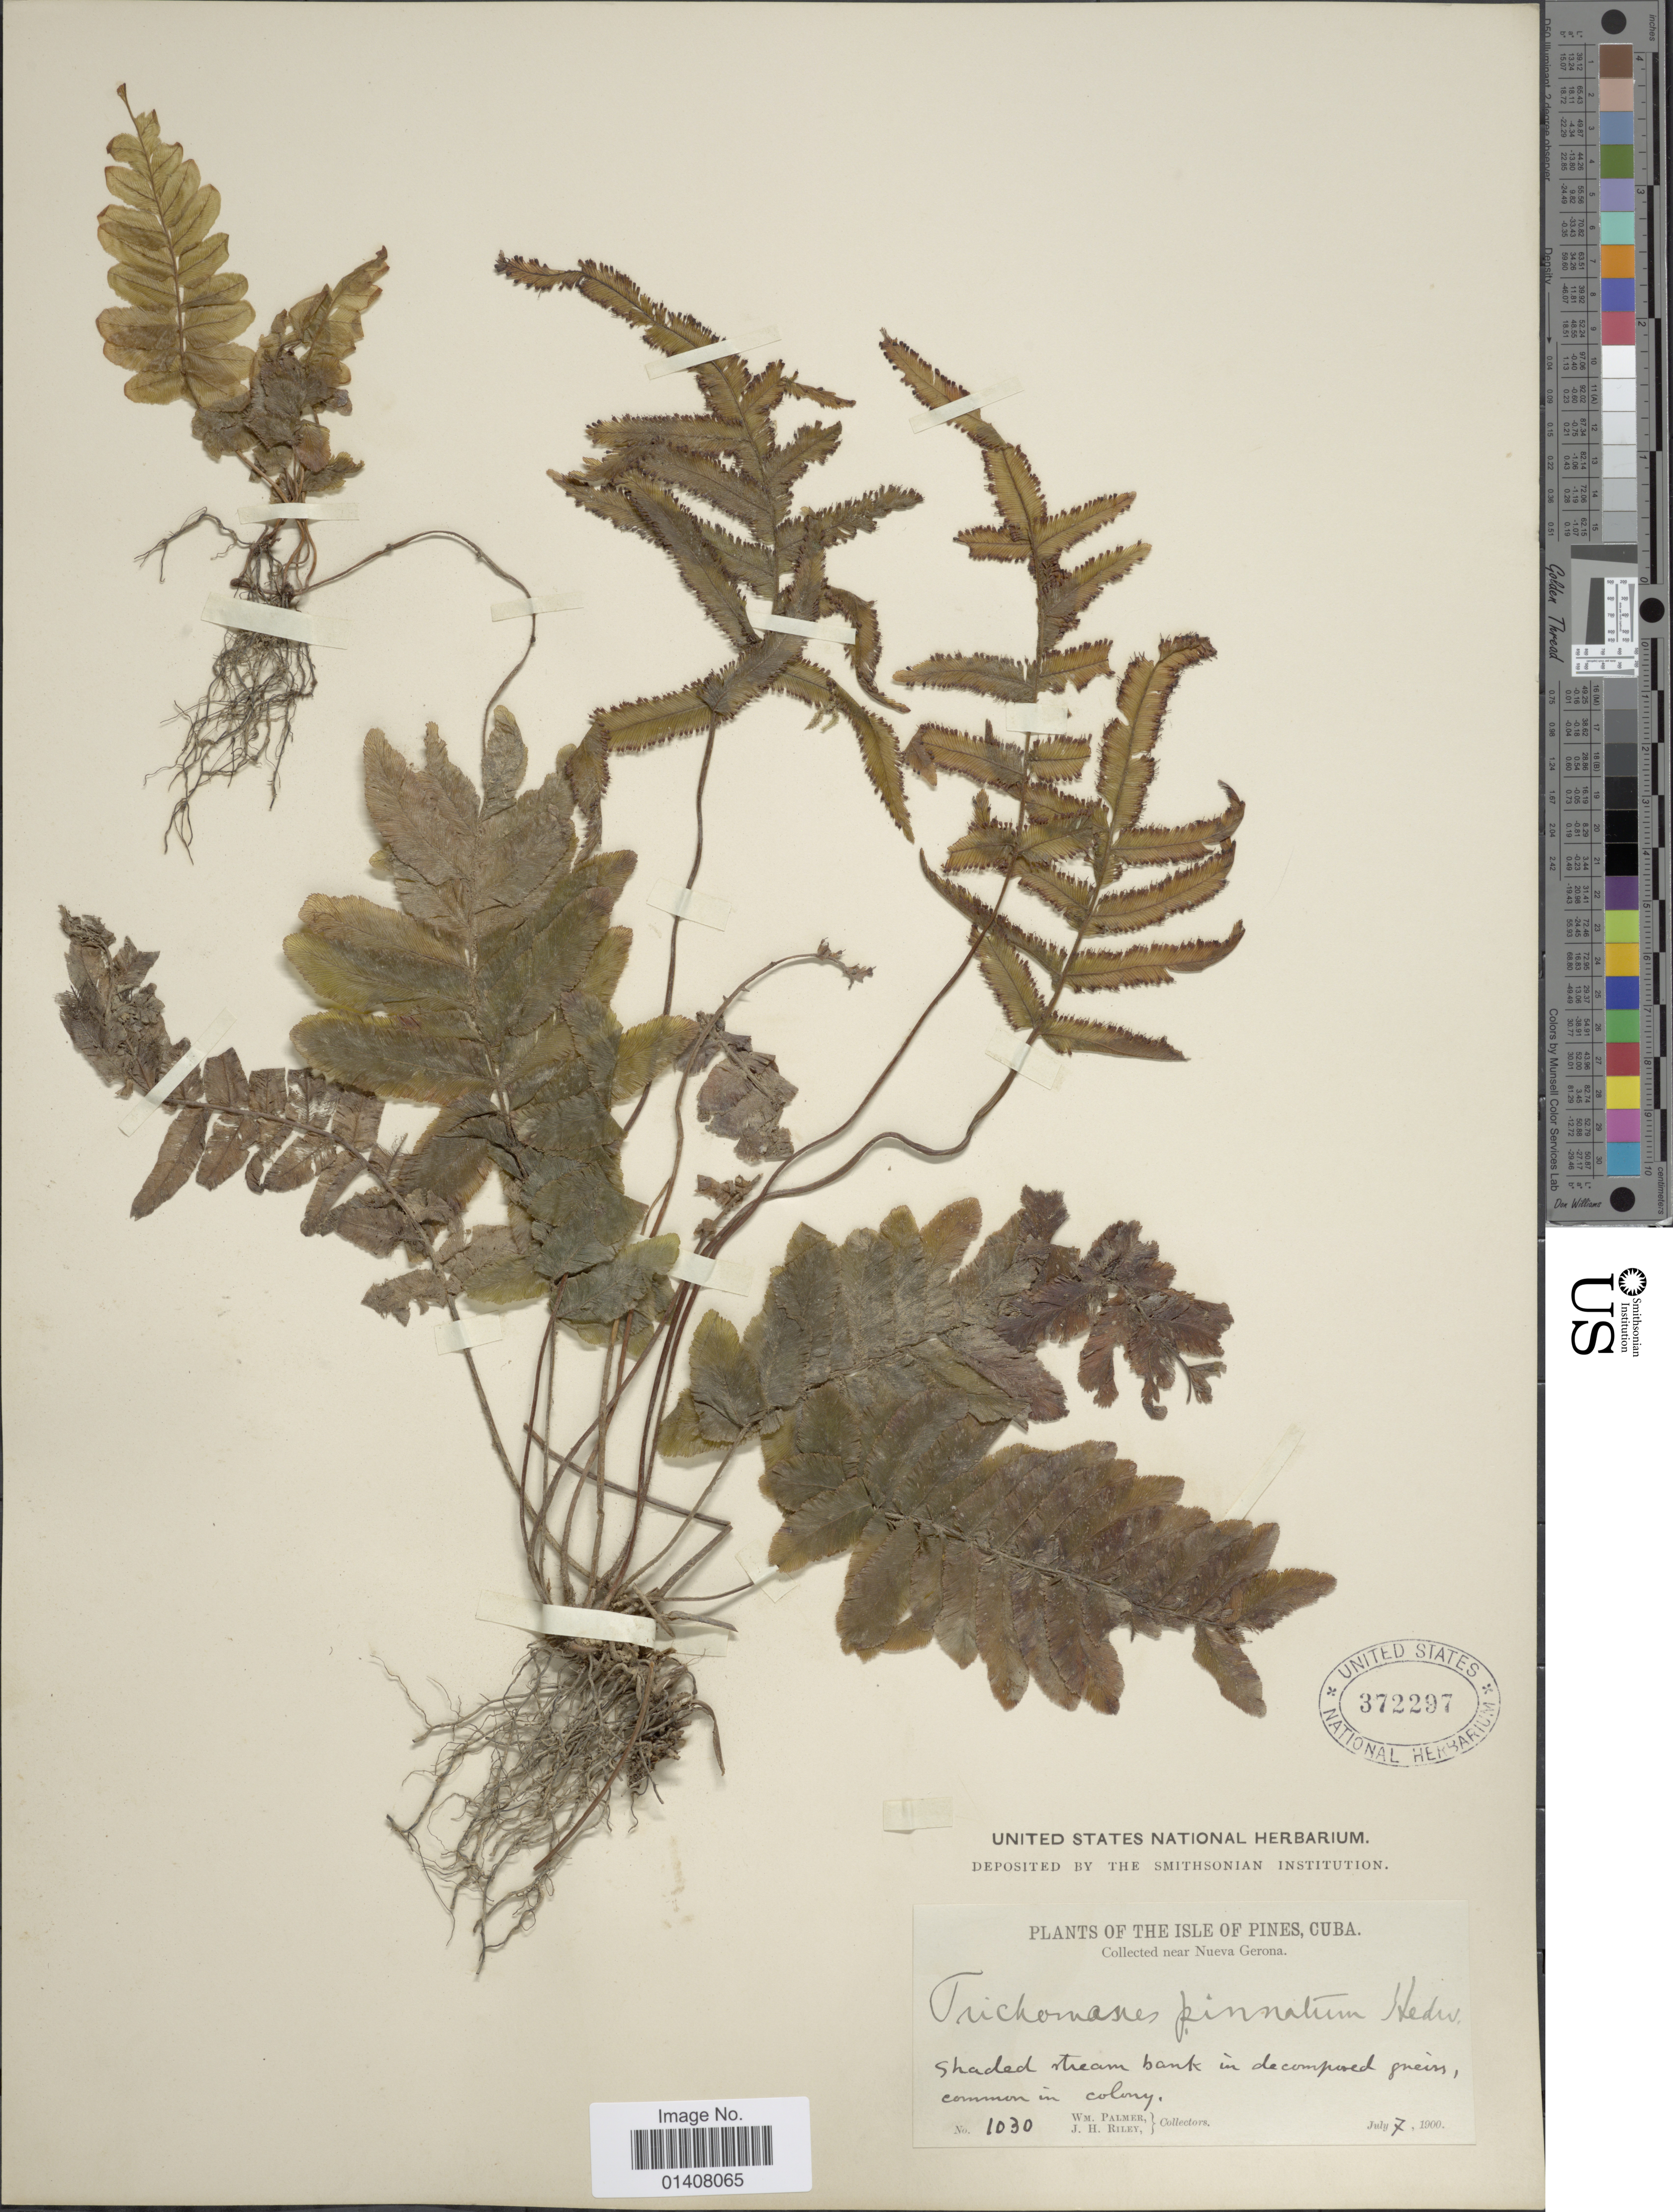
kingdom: Plantae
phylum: Tracheophyta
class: Polypodiopsida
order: Hymenophyllales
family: Hymenophyllaceae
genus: Trichomanes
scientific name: Trichomanes pinnatum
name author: Hedw.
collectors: W. Palmer & J. H. Riley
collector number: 1030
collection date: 1900-07-07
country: Cuba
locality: Isle of Pines, Cuba, Nueva Gerona, shaded stream bank in decomposed greiss, common in colony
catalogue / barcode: US 372297